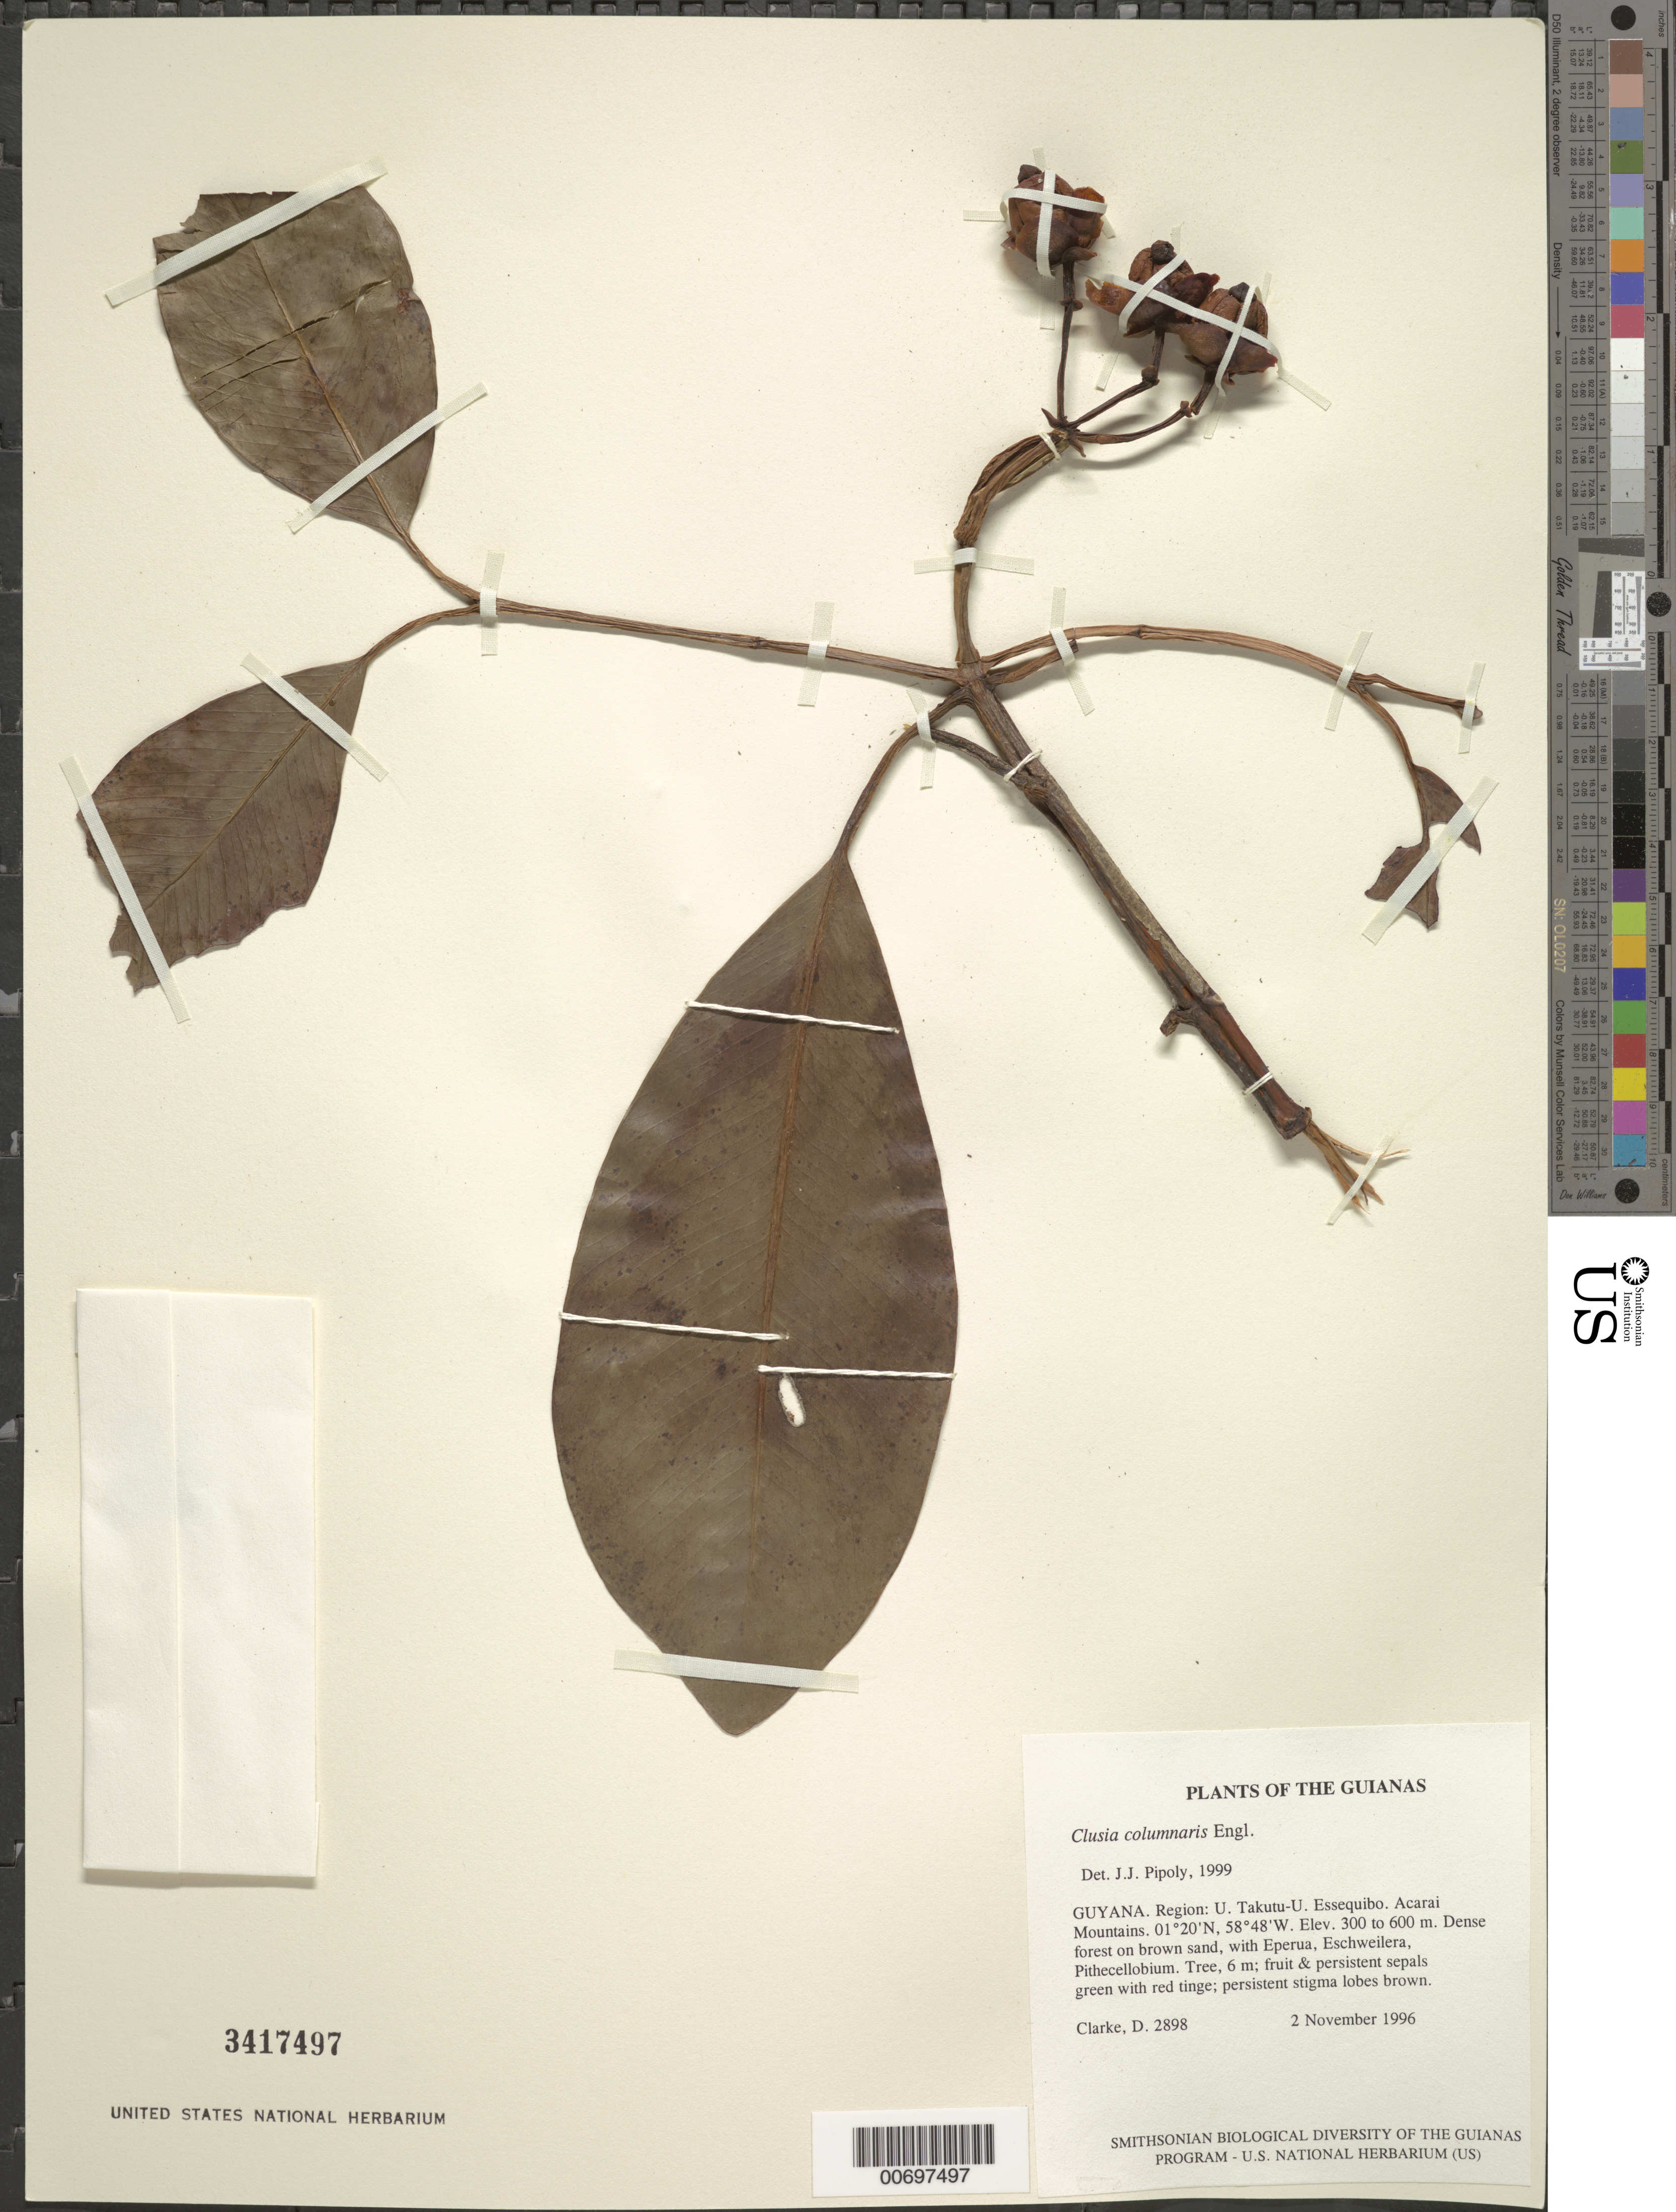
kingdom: Plantae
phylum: Tracheophyta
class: Magnoliopsida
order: Malpighiales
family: Clusiaceae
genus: Clusia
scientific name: Clusia columnaris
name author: Engl.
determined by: Pipoly, J. J., III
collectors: H. D. Clarke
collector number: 2898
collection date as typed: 2 November 1996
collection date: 1996-11-02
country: Guyana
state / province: U. Takutu-U. Essequibo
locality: Acarai Mountains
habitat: Dense forest on brown sand, with Eperua, Eschweilera, Pithecellobium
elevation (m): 300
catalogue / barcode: US 3417497